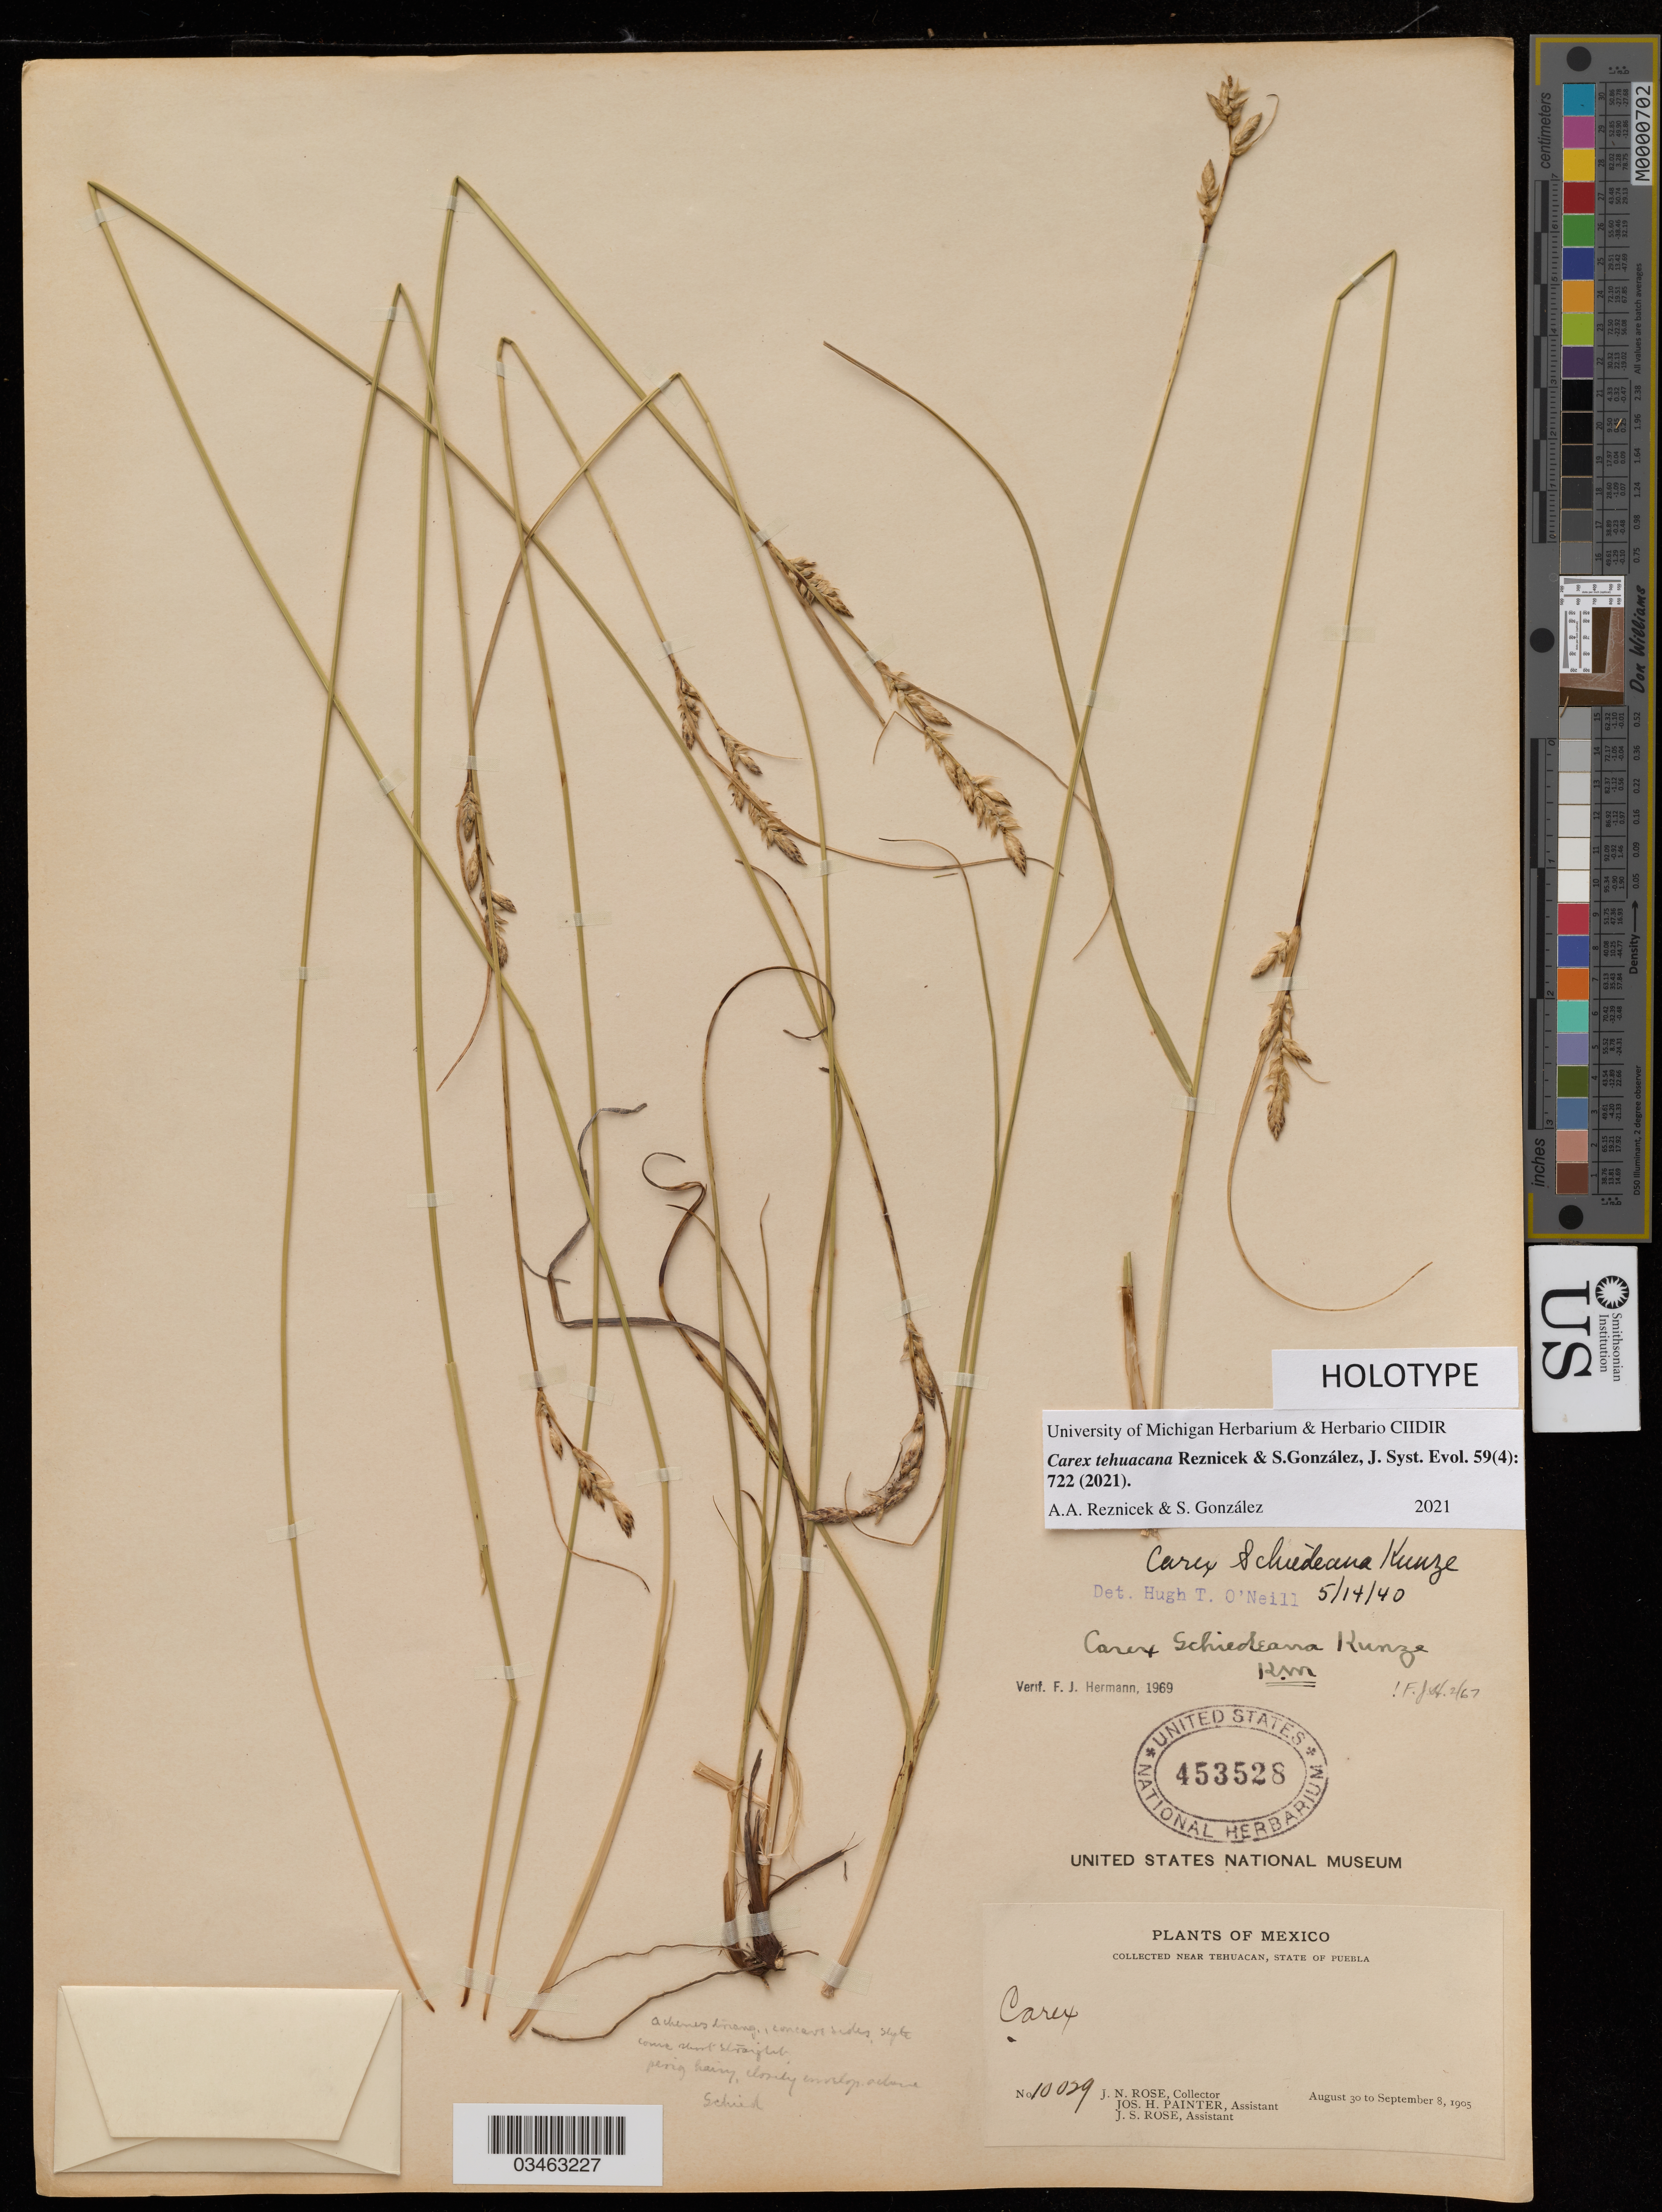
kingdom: Plantae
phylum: Tracheophyta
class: Liliopsida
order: Poales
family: Cyperaceae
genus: Carex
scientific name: Carex tehuacana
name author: Reznicek & S.González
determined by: Reznicek, A. A.; Gonzalez, M. S.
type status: Holotype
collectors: J. N. Rose, J. H. Painter & J. S. Rose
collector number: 10029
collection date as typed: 30 Aug 1905 to 08 Sep 1905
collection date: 1905-08-30/1905-09-08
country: Mexico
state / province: Puebla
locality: Near Tehuacan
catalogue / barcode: US 453528